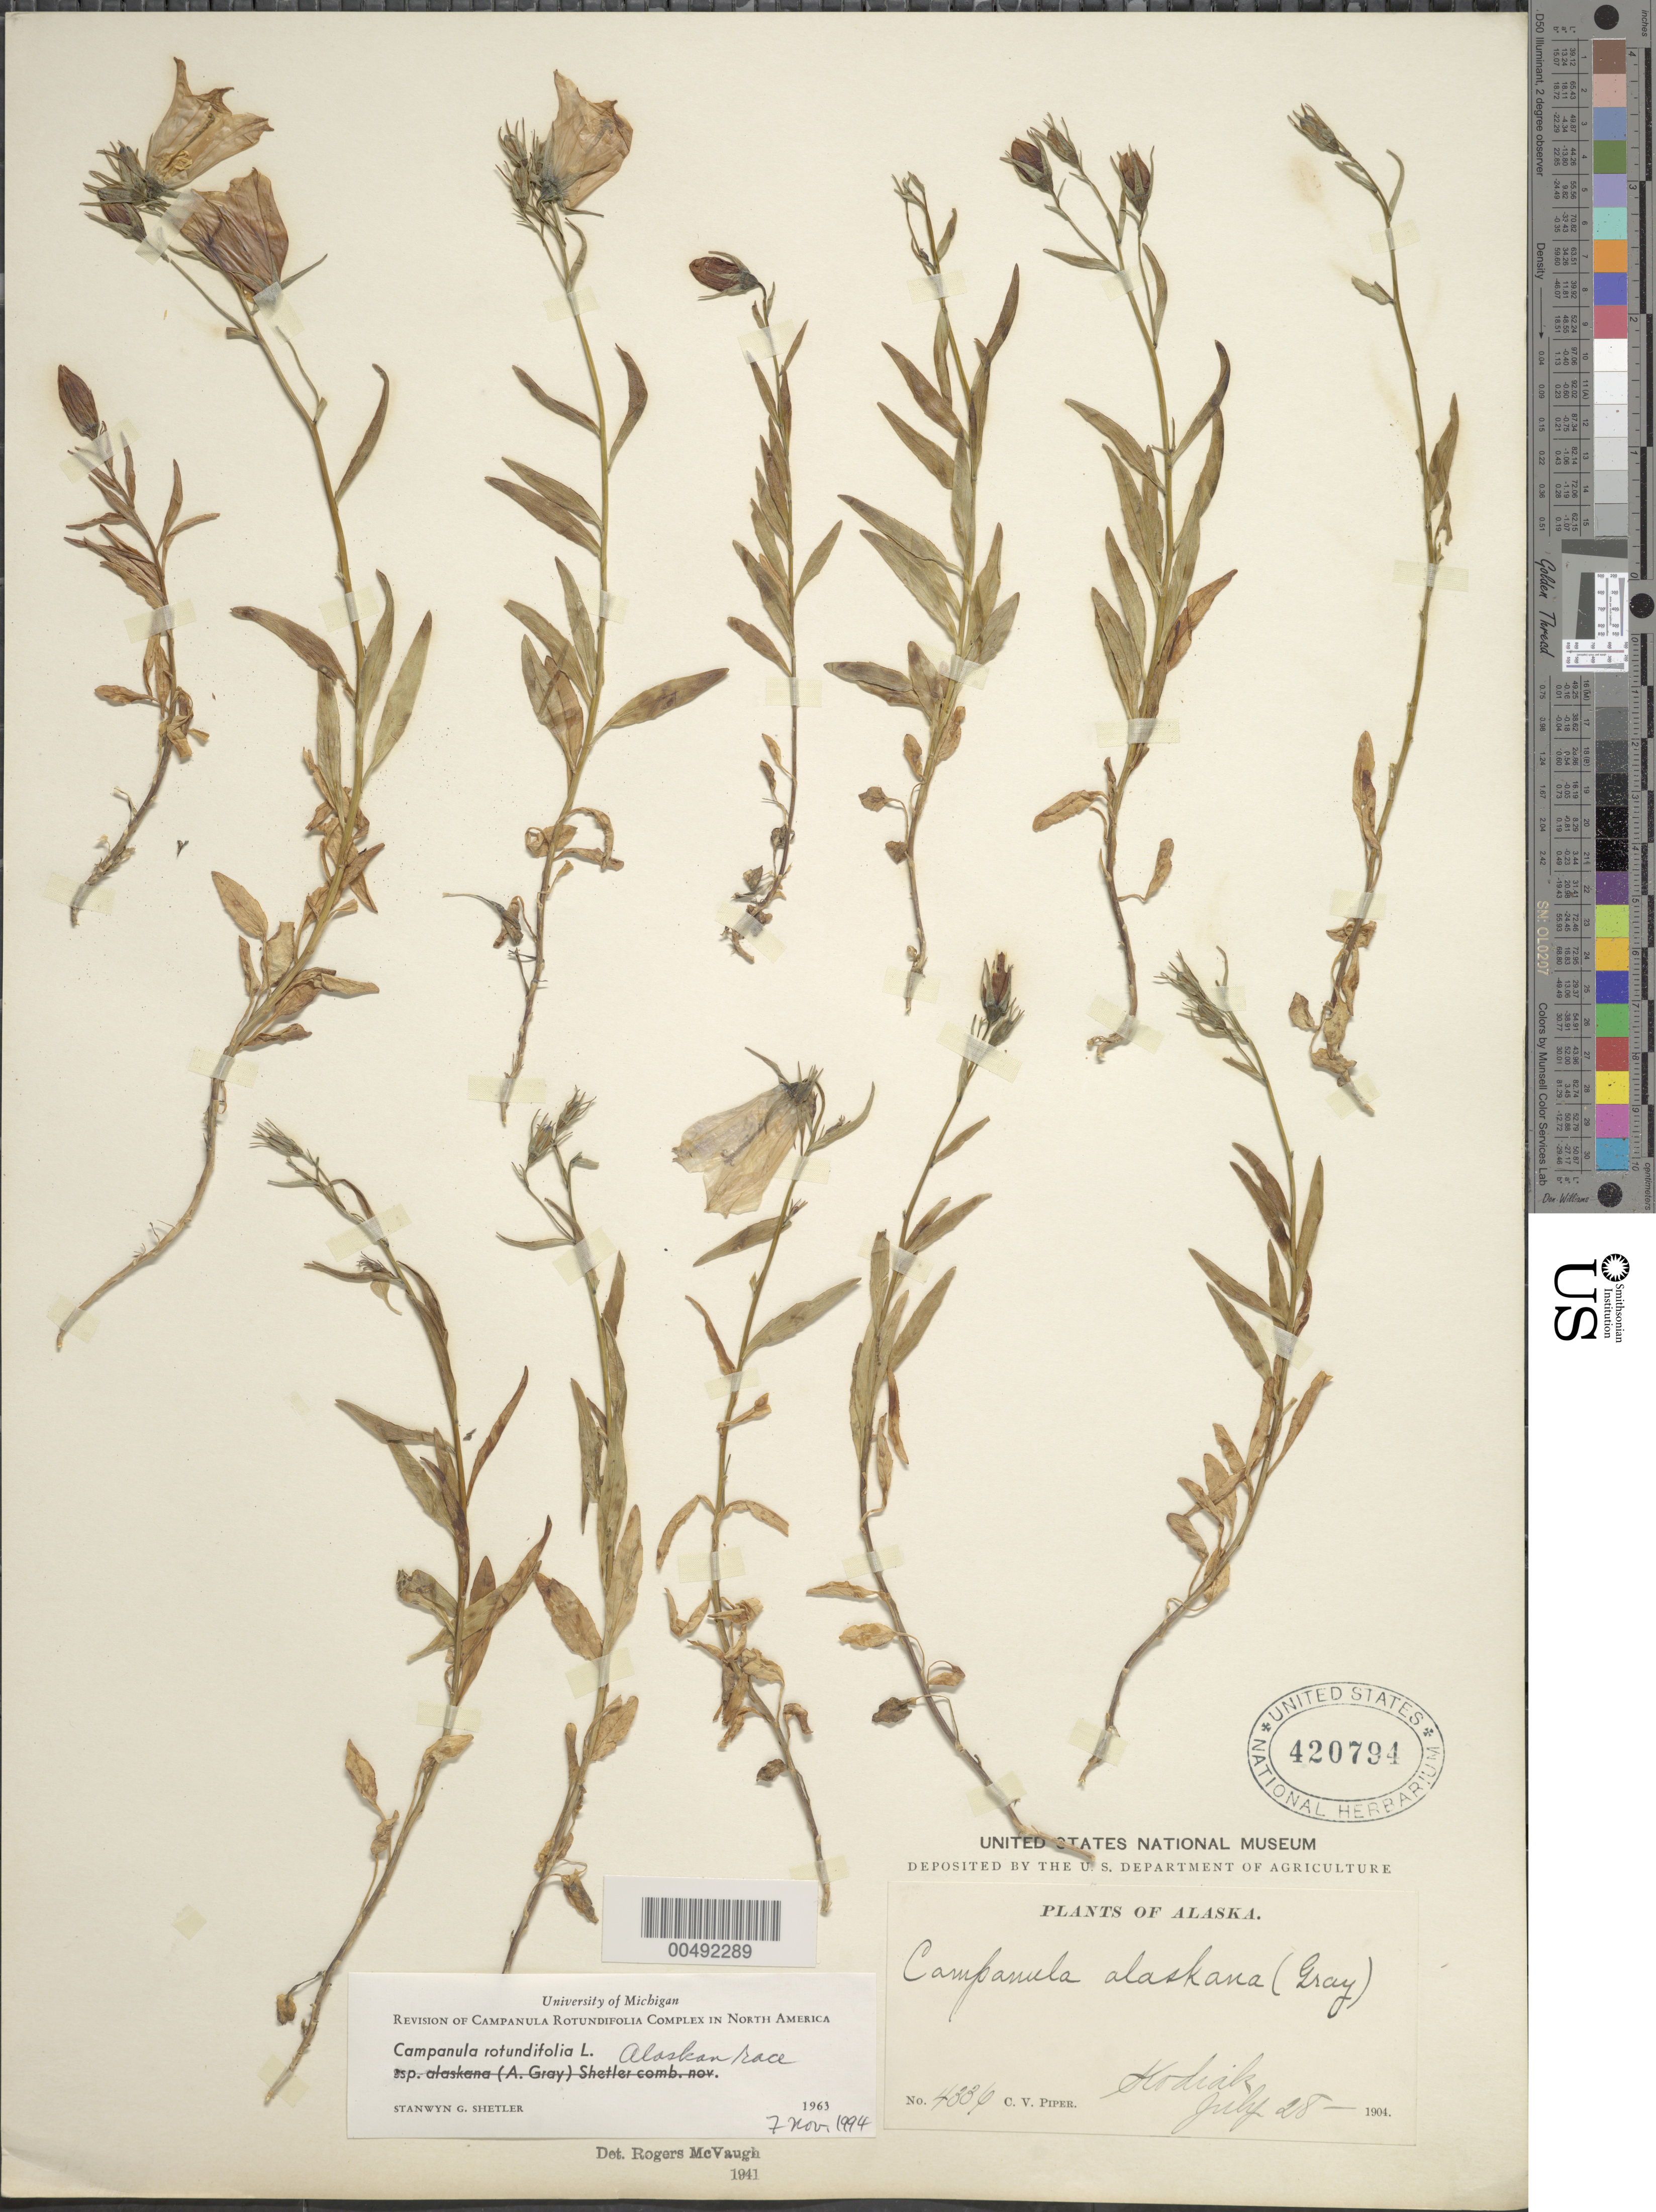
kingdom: Plantae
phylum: Tracheophyta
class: Magnoliopsida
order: Asterales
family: Campanulaceae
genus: Campanula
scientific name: Campanula rotundifolia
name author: L.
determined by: Shetler, Stanwyn G., (US), NMNH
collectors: C. V. Piper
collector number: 4336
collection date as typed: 28 Jul 1904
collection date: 1904-07-28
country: United States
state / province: Alaska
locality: Kodiak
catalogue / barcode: US 420794